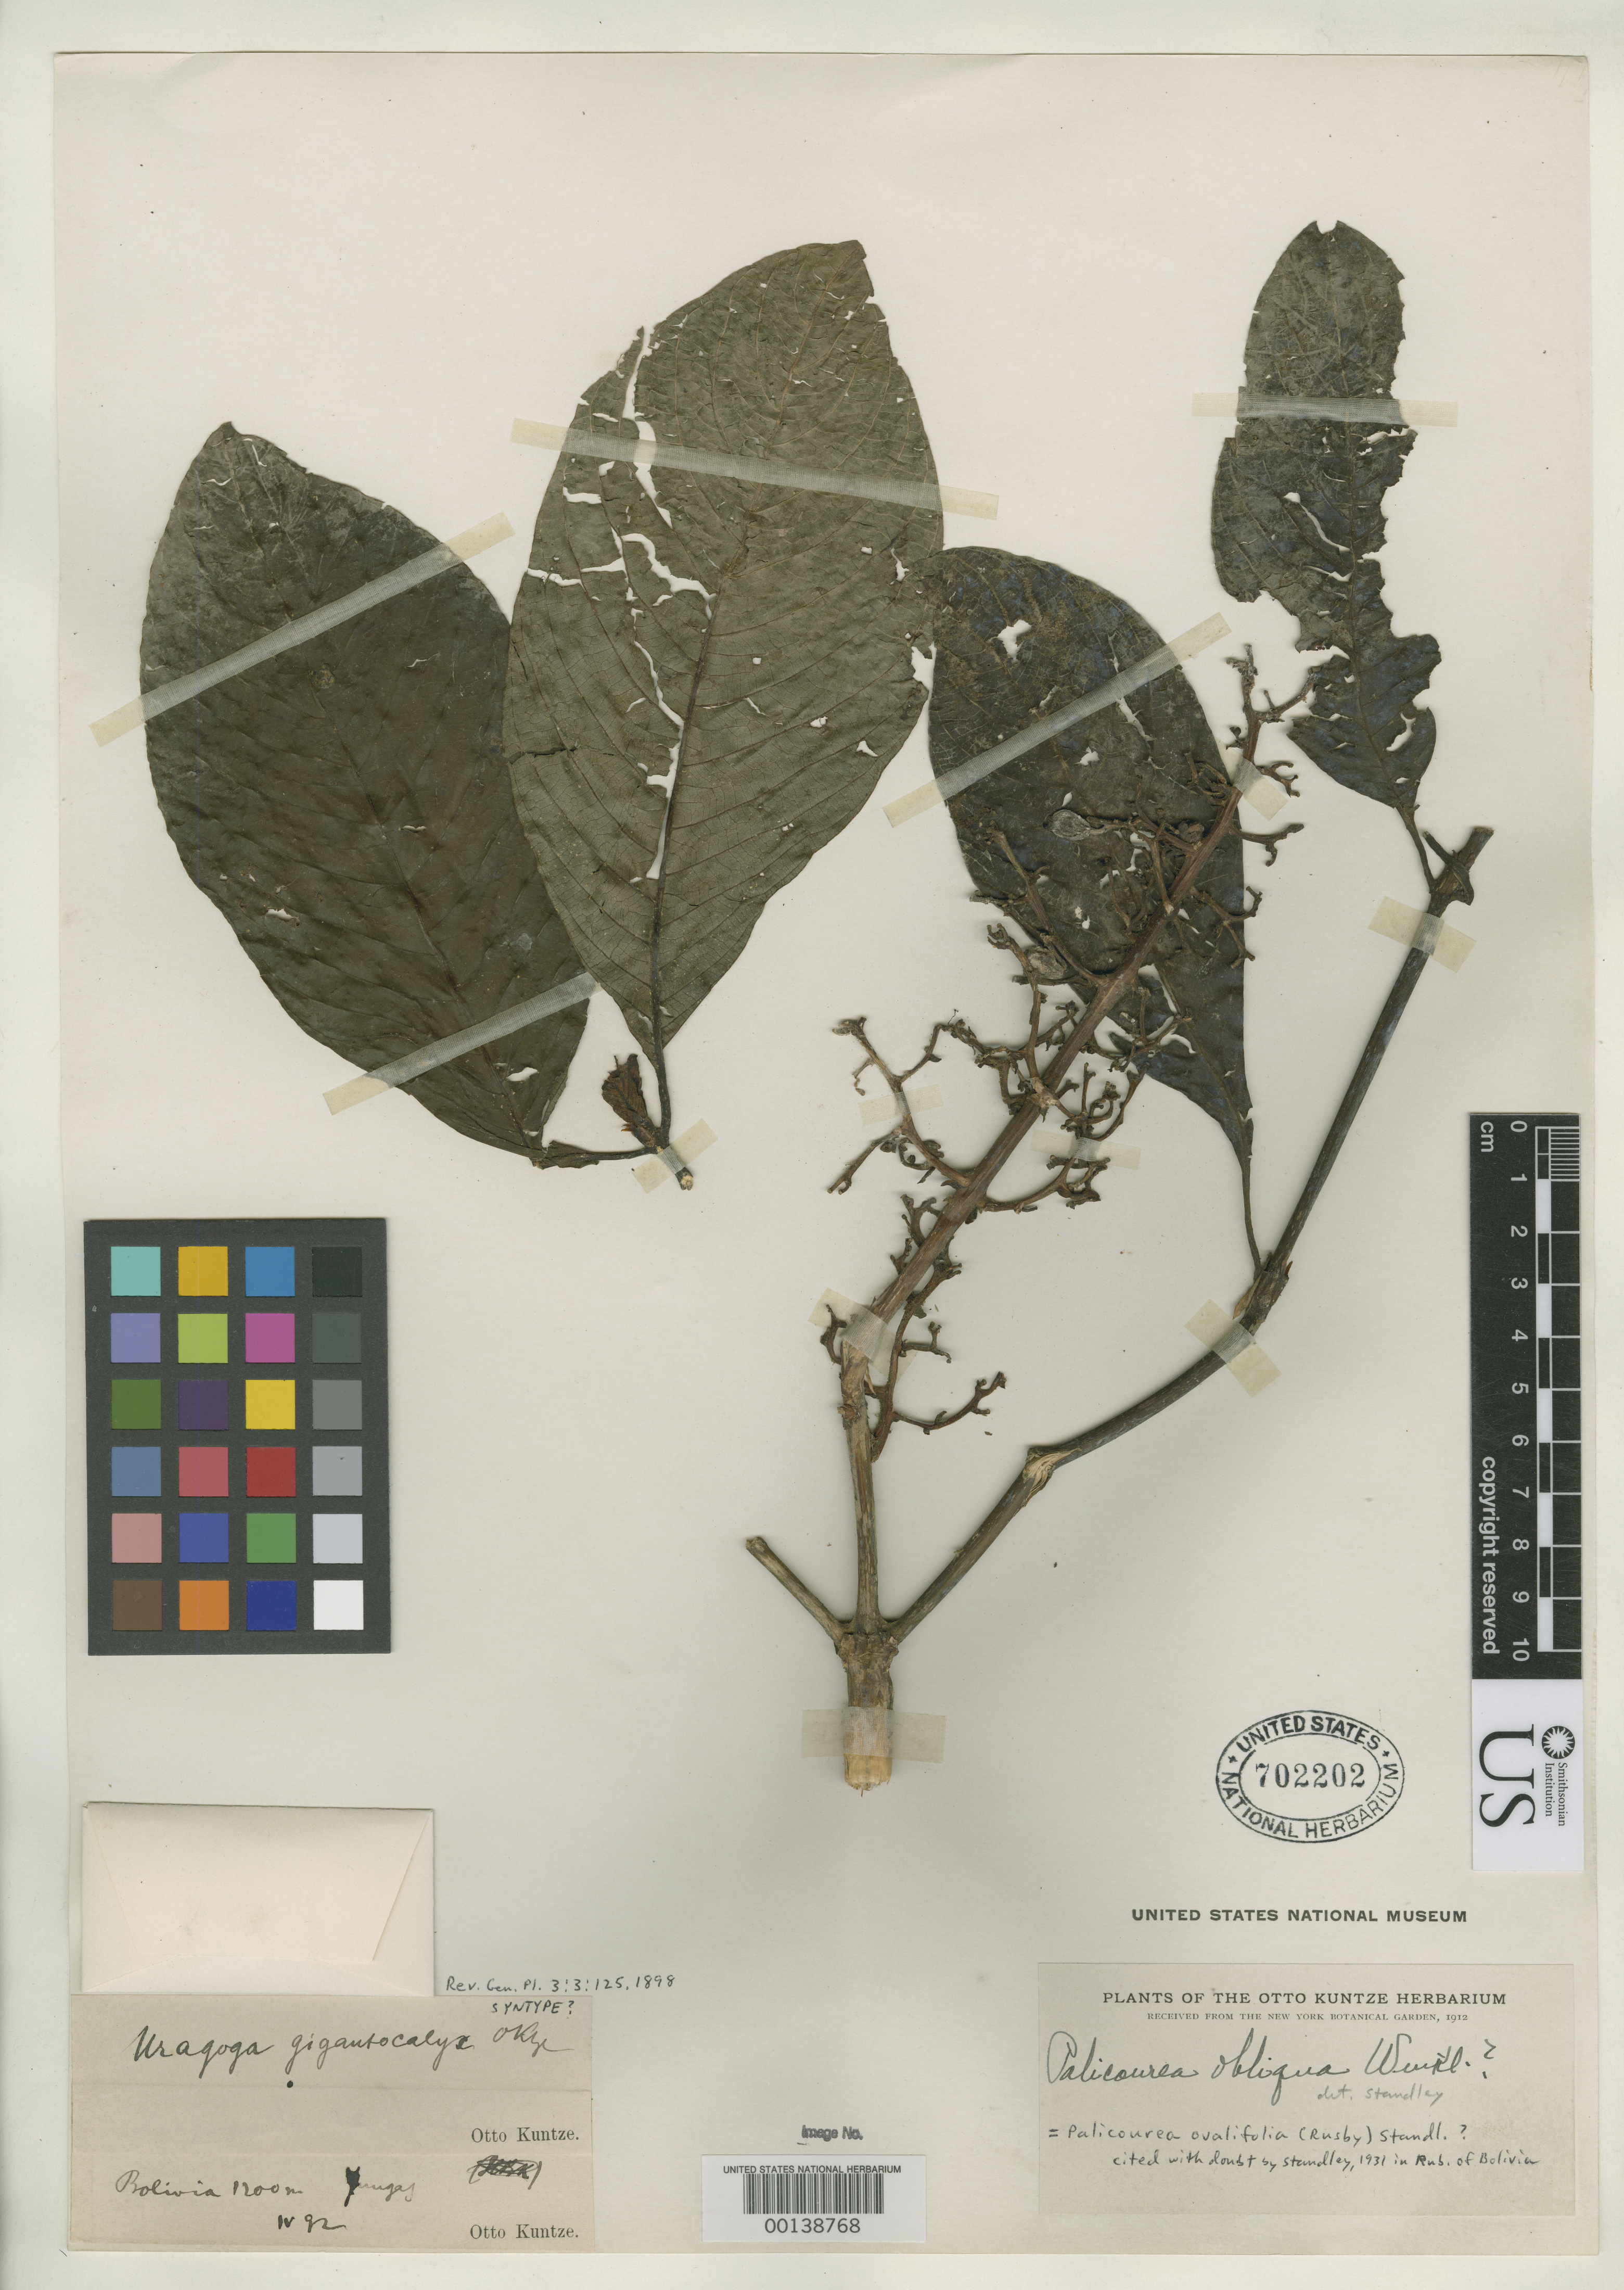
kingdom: Plantae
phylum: Tracheophyta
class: Magnoliopsida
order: Gentianales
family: Rubiaceae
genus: Uragoga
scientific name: Uragoga gigantocalyx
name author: Kuntze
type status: Possible Syntype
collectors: C.E.O. Kuntze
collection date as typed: Apr 1892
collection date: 1892-04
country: Bolivia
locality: Santa Rosa & Rio Juntas.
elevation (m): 1200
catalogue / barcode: US 702202